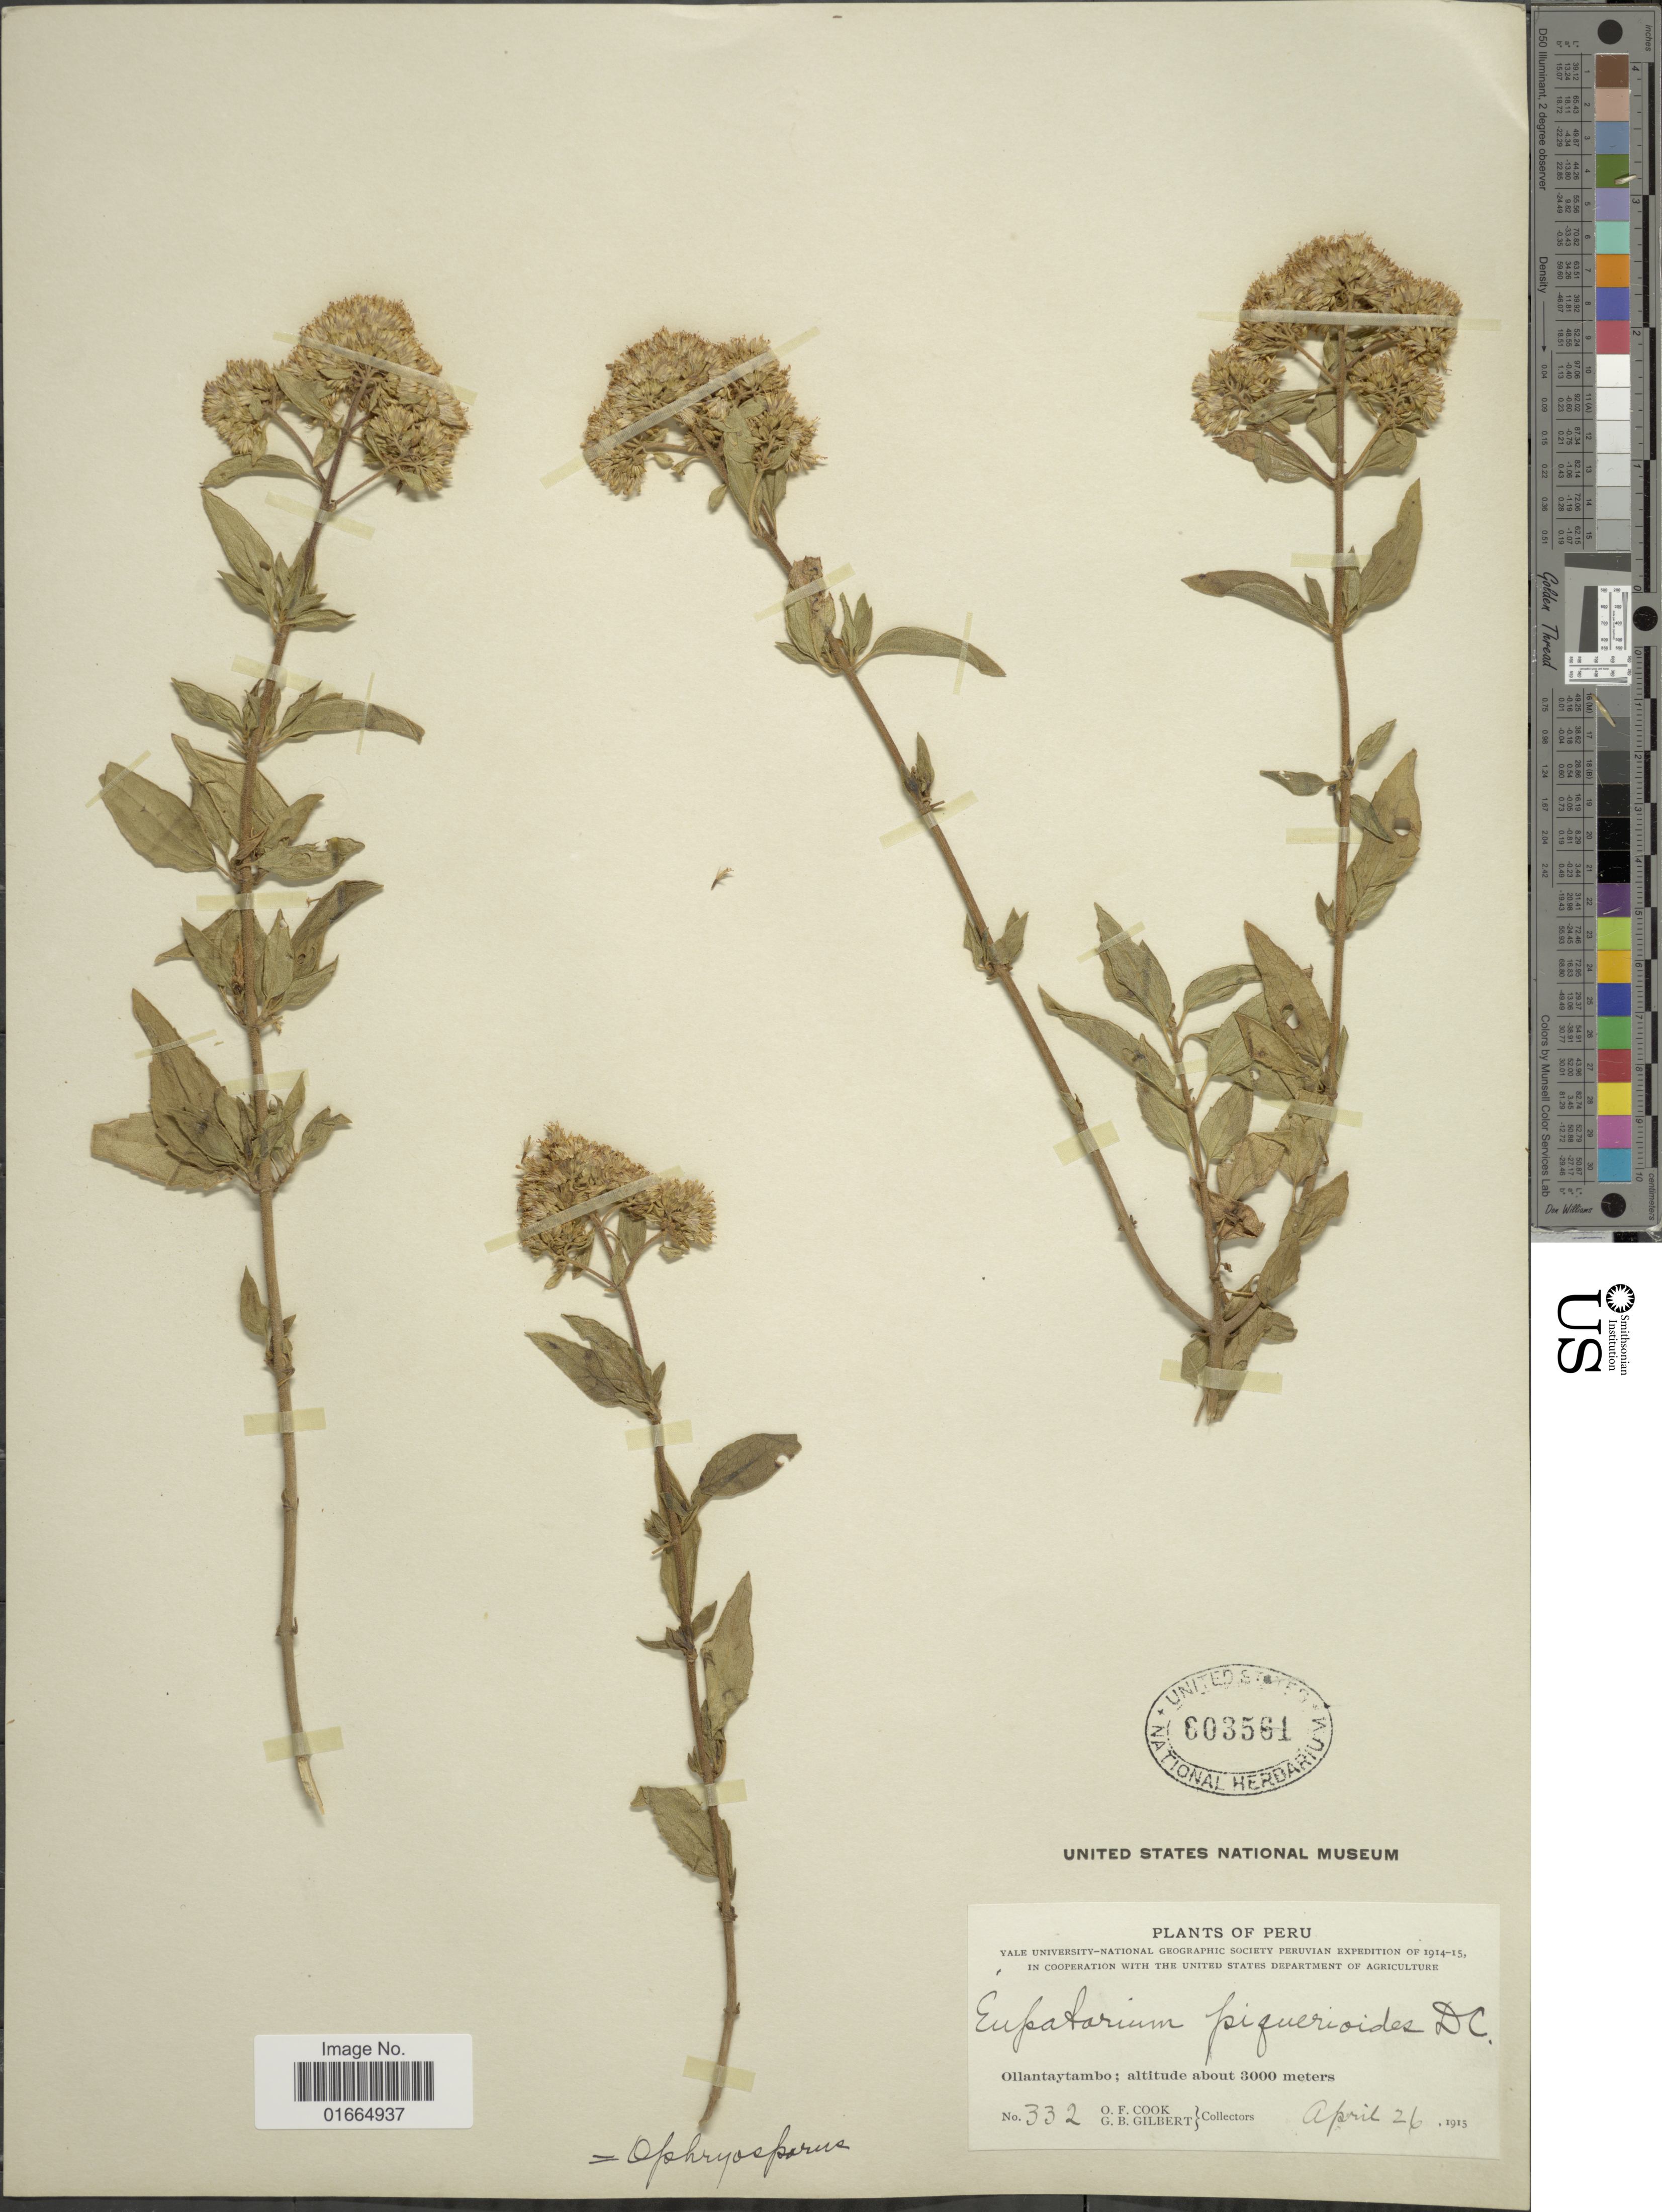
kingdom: Plantae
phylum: Tracheophyta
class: Magnoliopsida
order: Asterales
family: Asteraceae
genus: Ophryosporus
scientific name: Ophryosporus sp.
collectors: O. F. Cook & G. B. Gilbert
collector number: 332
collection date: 1915-04-26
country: Peru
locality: Ollantaytambo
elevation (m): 3000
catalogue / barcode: US 603561